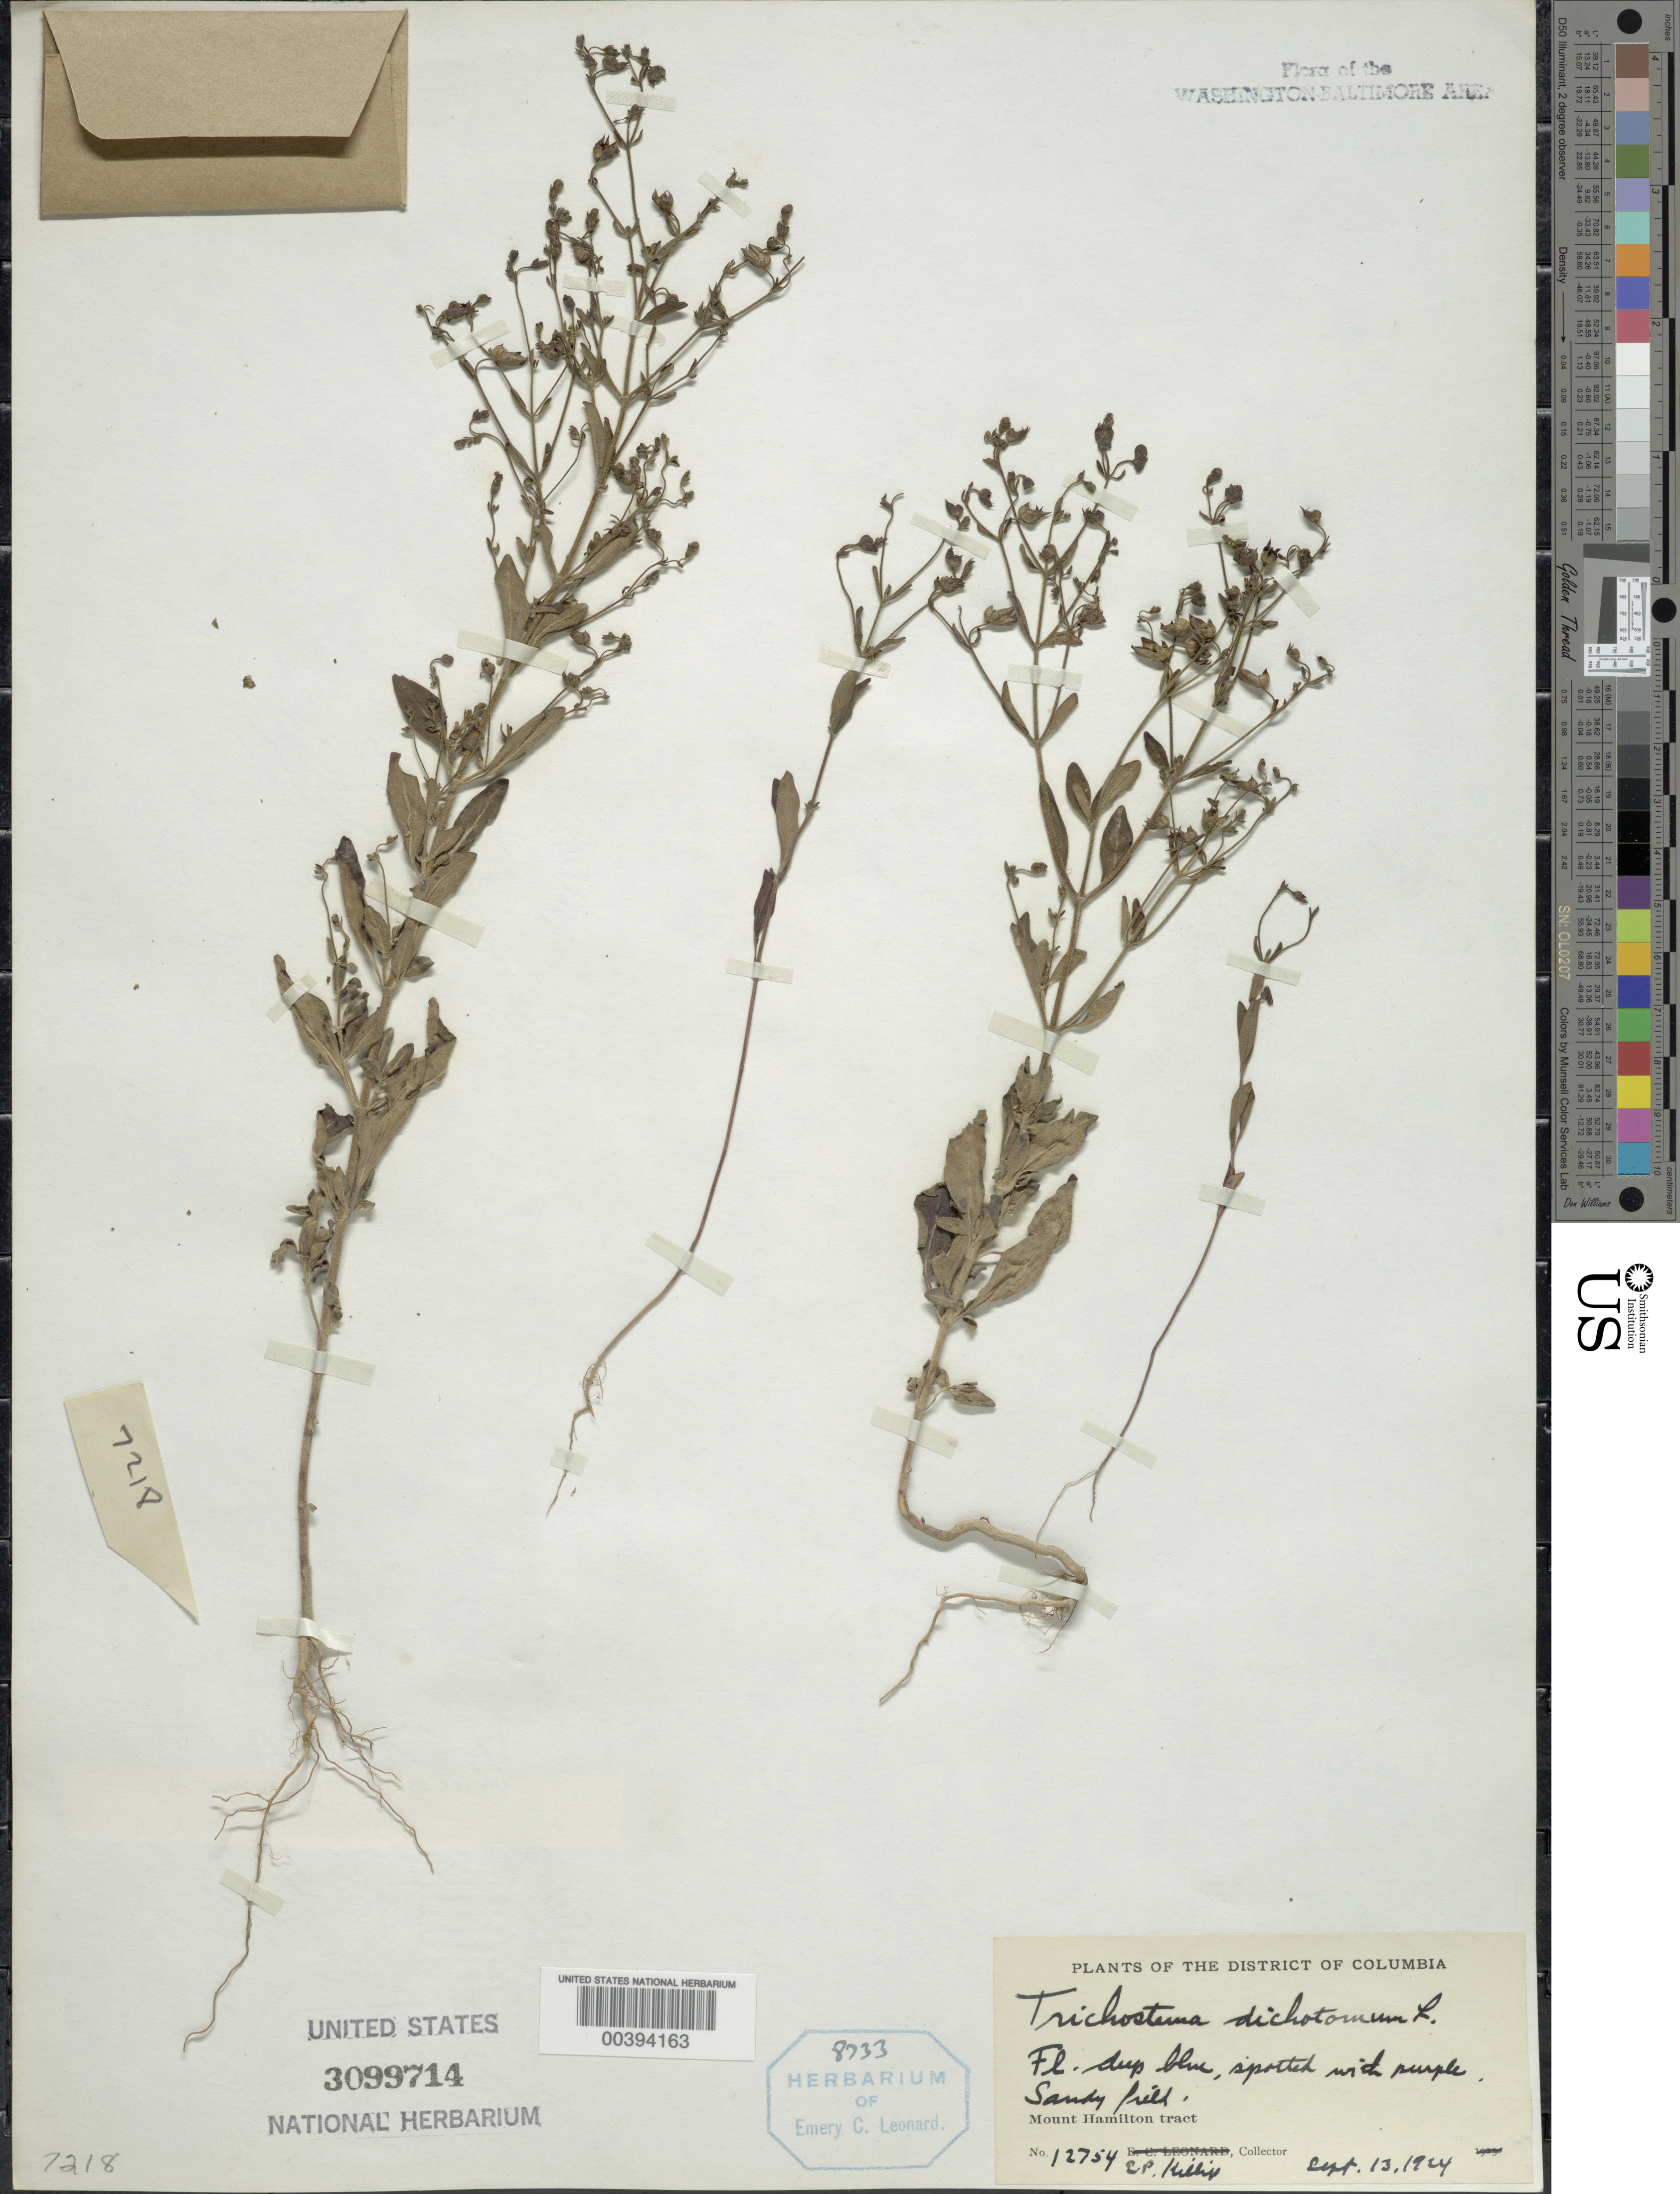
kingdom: Plantae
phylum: Tracheophyta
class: Magnoliopsida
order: Lamiales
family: Lamiaceae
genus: Trichostema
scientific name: Trichostema dichotomum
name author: L.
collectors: E. P. Killip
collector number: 12754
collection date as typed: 13 Sep 1924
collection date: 1924-09-13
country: United States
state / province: District of Columbia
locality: Mount Hamilton Tract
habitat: Sandy hill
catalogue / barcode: US 3099714